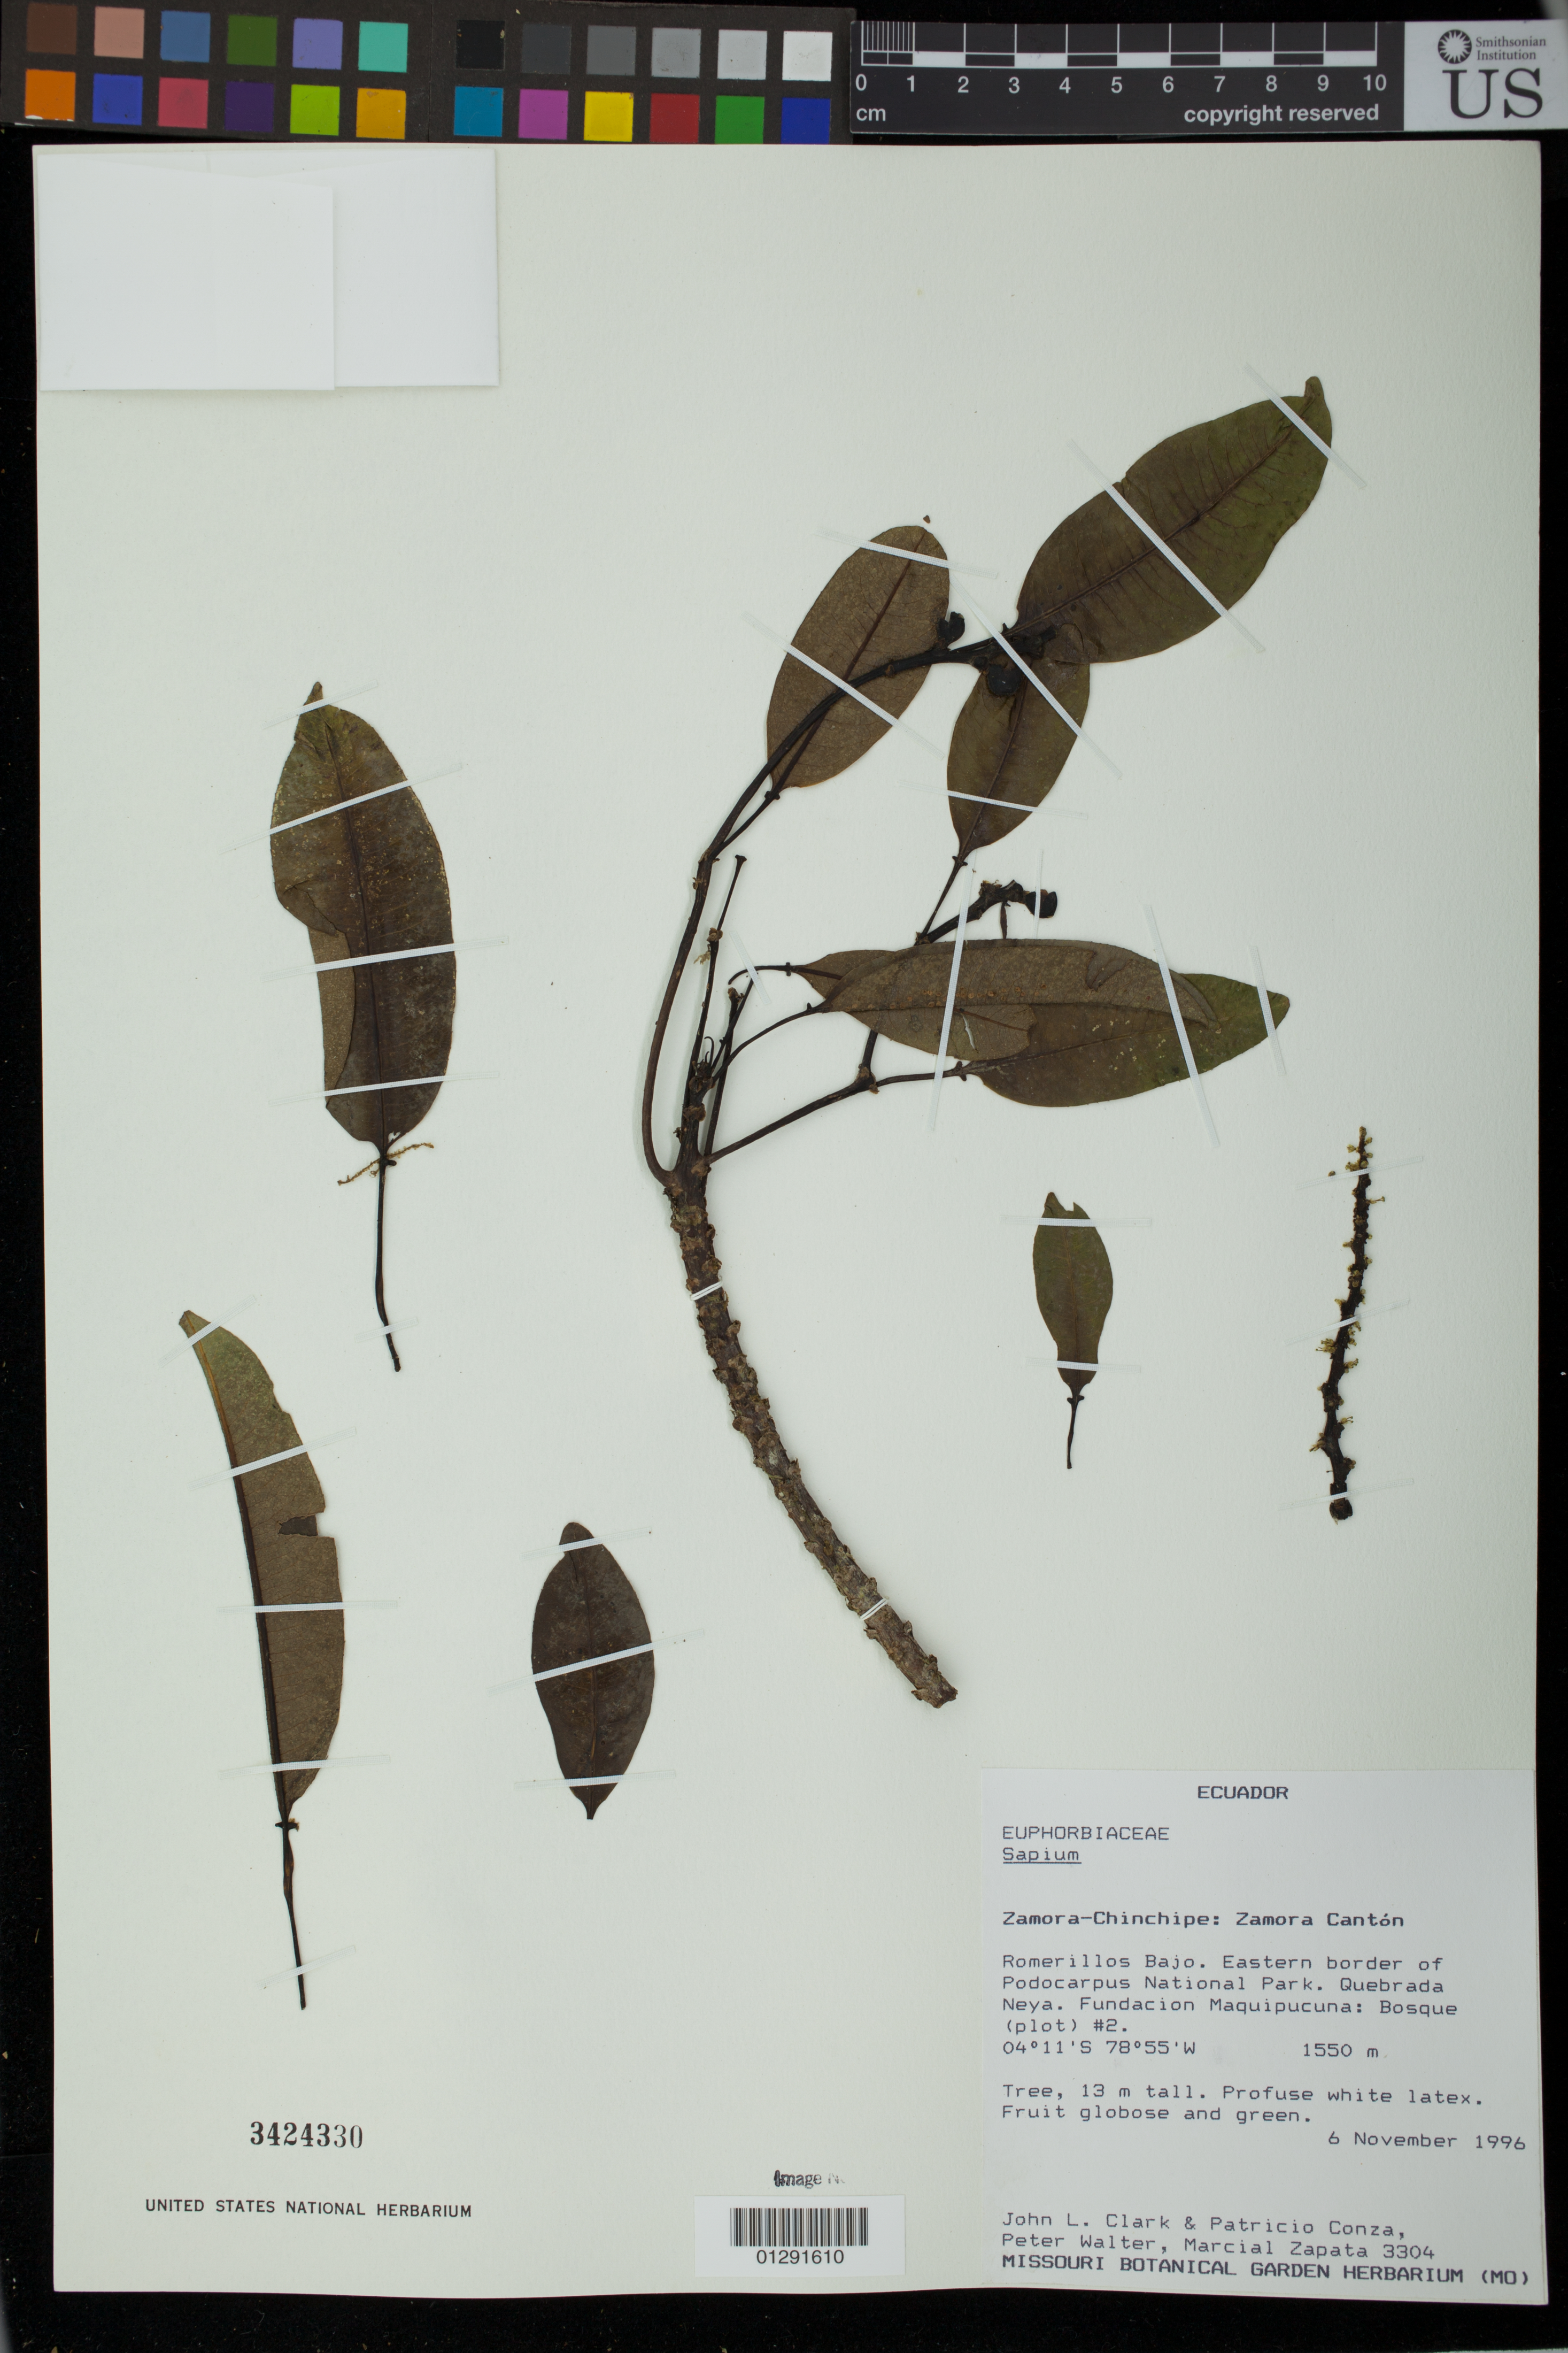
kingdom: Plantae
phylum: Tracheophyta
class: Magnoliopsida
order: Malpighiales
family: Euphorbiaceae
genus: Sapium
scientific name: Sapium sp.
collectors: J. L. Clark, P. Conza, P. Walter & M. Zepata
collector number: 3304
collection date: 1996-11-06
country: Ecuador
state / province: Zamora-Chinchipe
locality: Zamora Canton, Romerillos Bajo, Eastern Border of Podocarpus National Park, Quebrada Neya. Fundacion Maquipucuna: Bosque (plot) #2.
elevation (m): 1550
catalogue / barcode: US 3424330